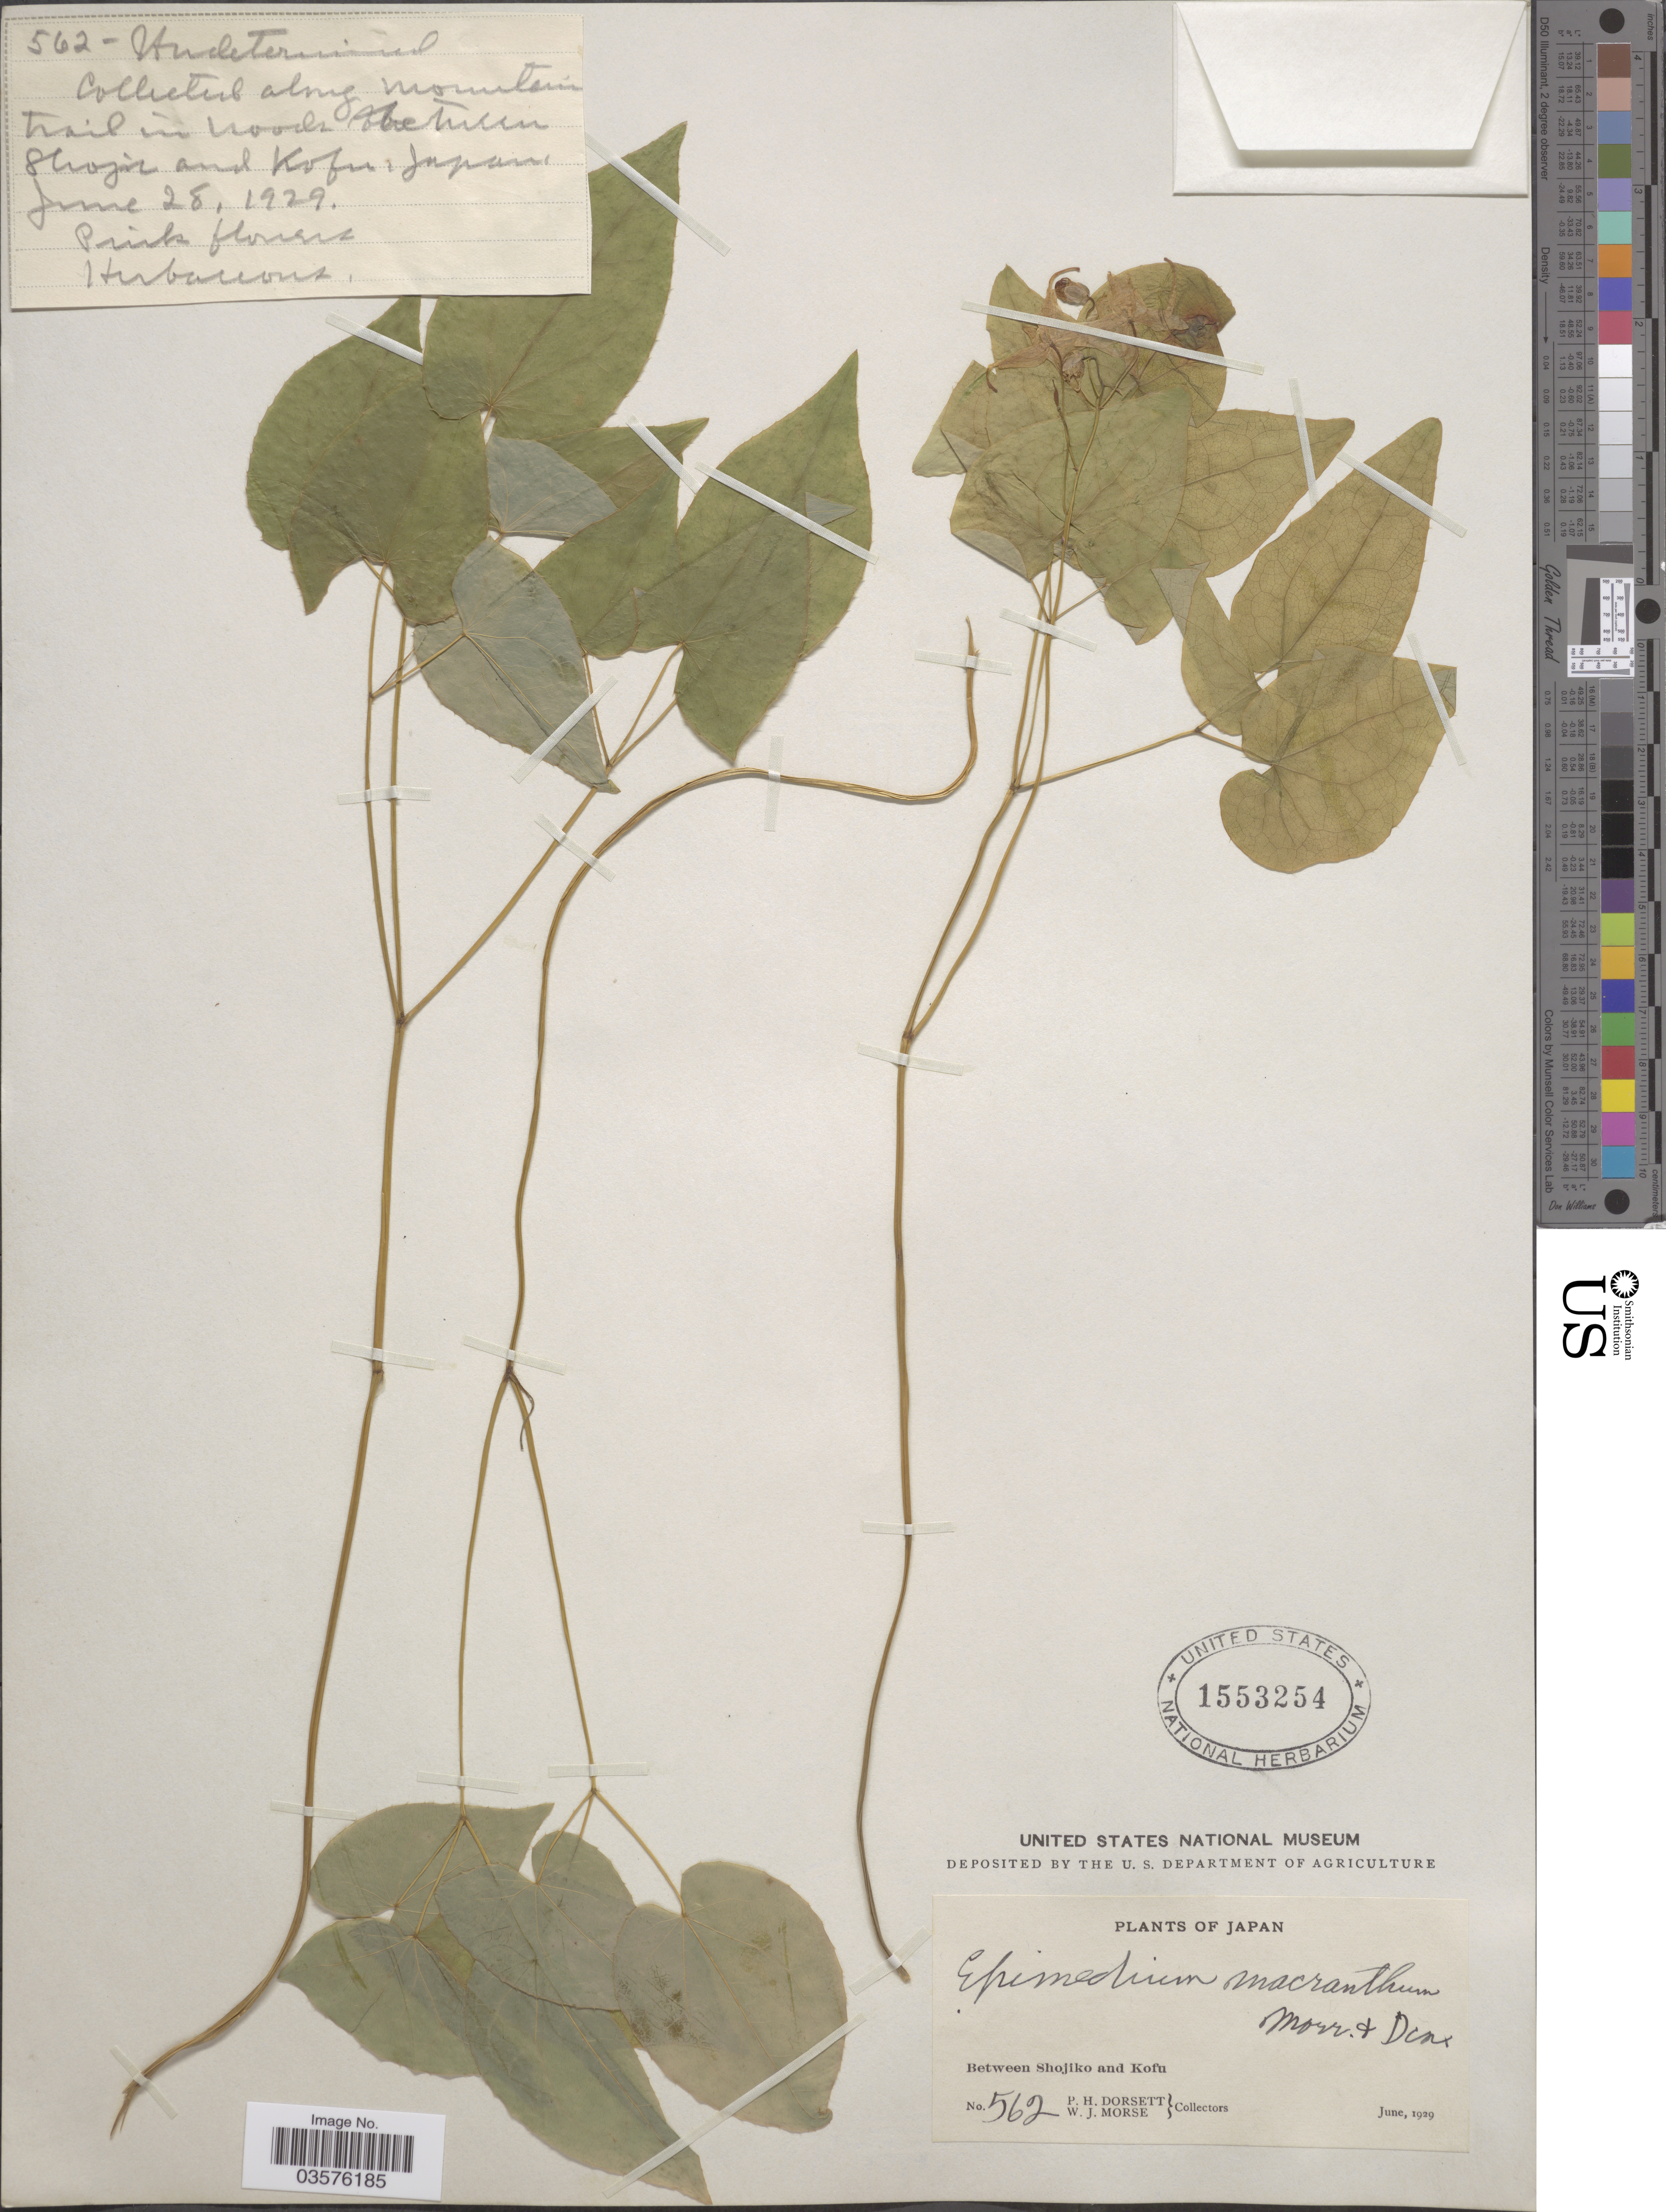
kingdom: Plantae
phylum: Tracheophyta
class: Magnoliopsida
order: Ranunculales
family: Berberidaceae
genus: Epimedium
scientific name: Epimedium grandiflorum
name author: C. Morren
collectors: P. H. Dorsett & W. J. Morse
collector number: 562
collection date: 1929-06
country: Japan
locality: Between Shojiko and Kofu.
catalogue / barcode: US 1553254